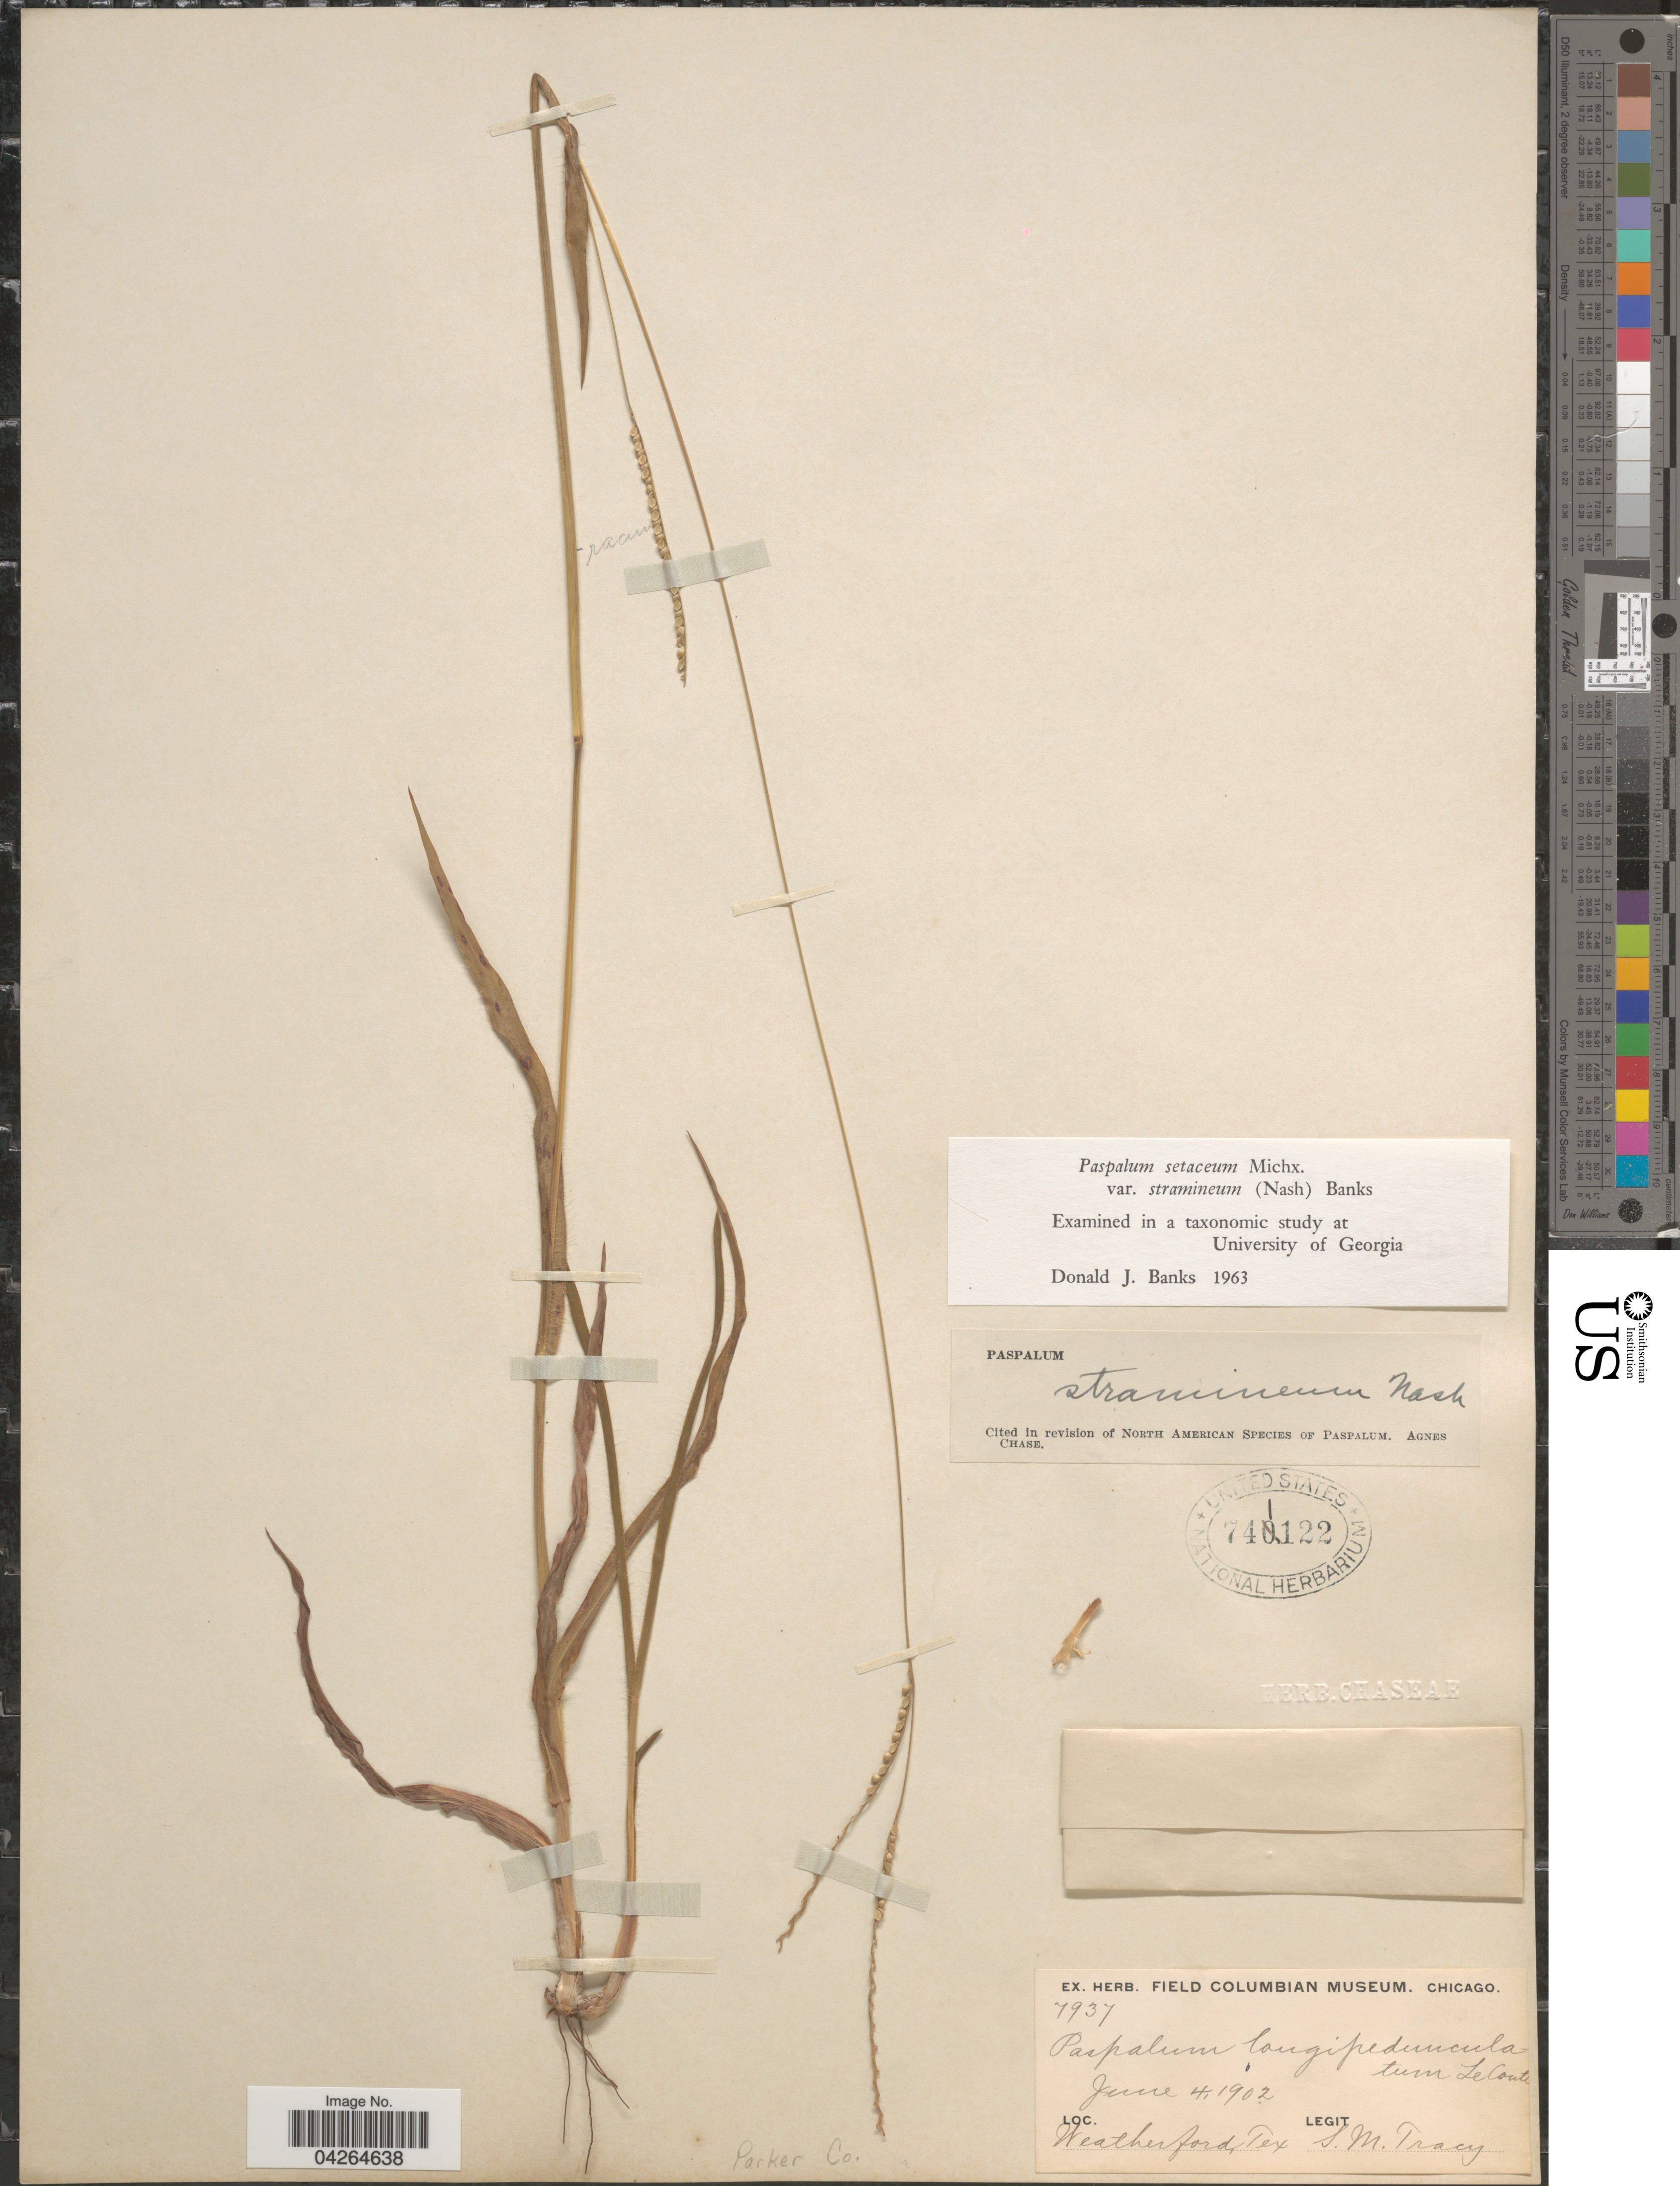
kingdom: Plantae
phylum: Tracheophyta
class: Liliopsida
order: Poales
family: Poaceae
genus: Paspalum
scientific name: Paspalum setaceum var. stramineum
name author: (Nash) D.J. Banks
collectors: S. M. Tracy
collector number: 7937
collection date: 1902-06-04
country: United States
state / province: Texas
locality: Weatherford. Parker Co.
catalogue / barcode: US 741122